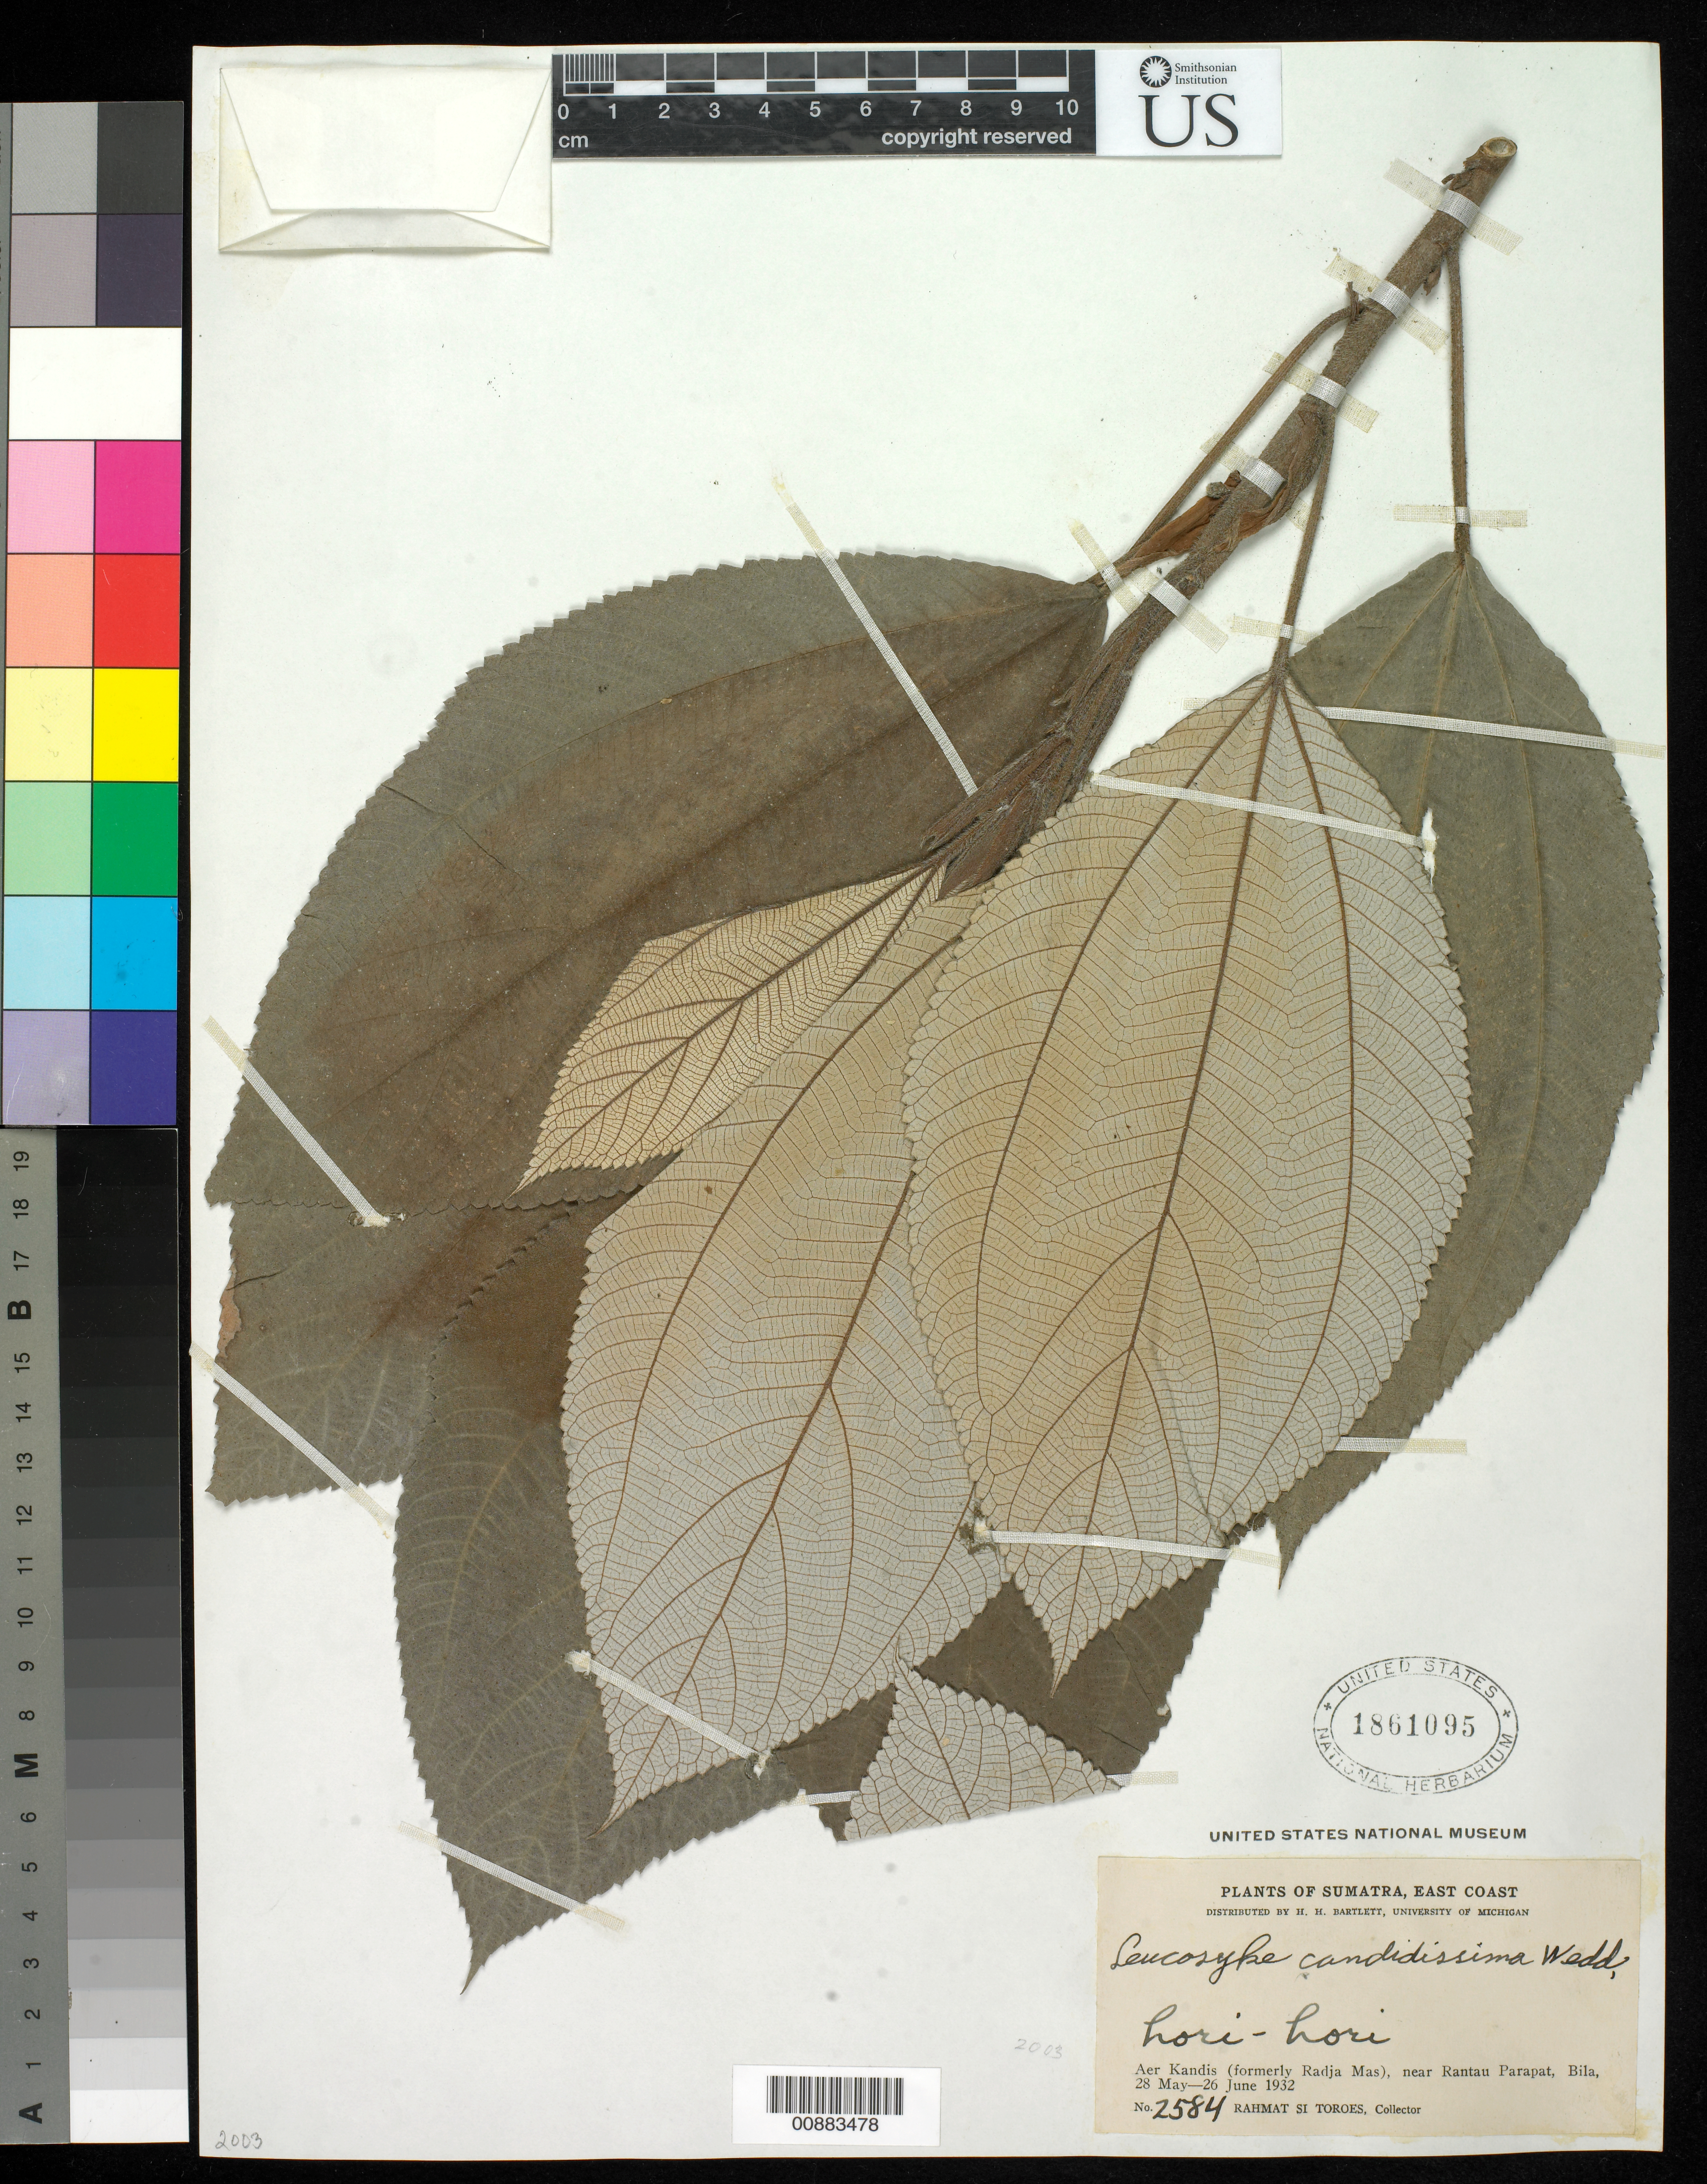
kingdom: Plantae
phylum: Tracheophyta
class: Magnoliopsida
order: Rosales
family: Urticaceae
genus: Leucosyke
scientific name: Leucosyke candidissima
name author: Wedd.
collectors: Rahmat Si Boeea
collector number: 2584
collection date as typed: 28 May 1932 to 26 Jun 1932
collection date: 1932-05-28/1932-06-26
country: Indonesia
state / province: Sumatra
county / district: Riau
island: Sumatra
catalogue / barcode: US 1861095